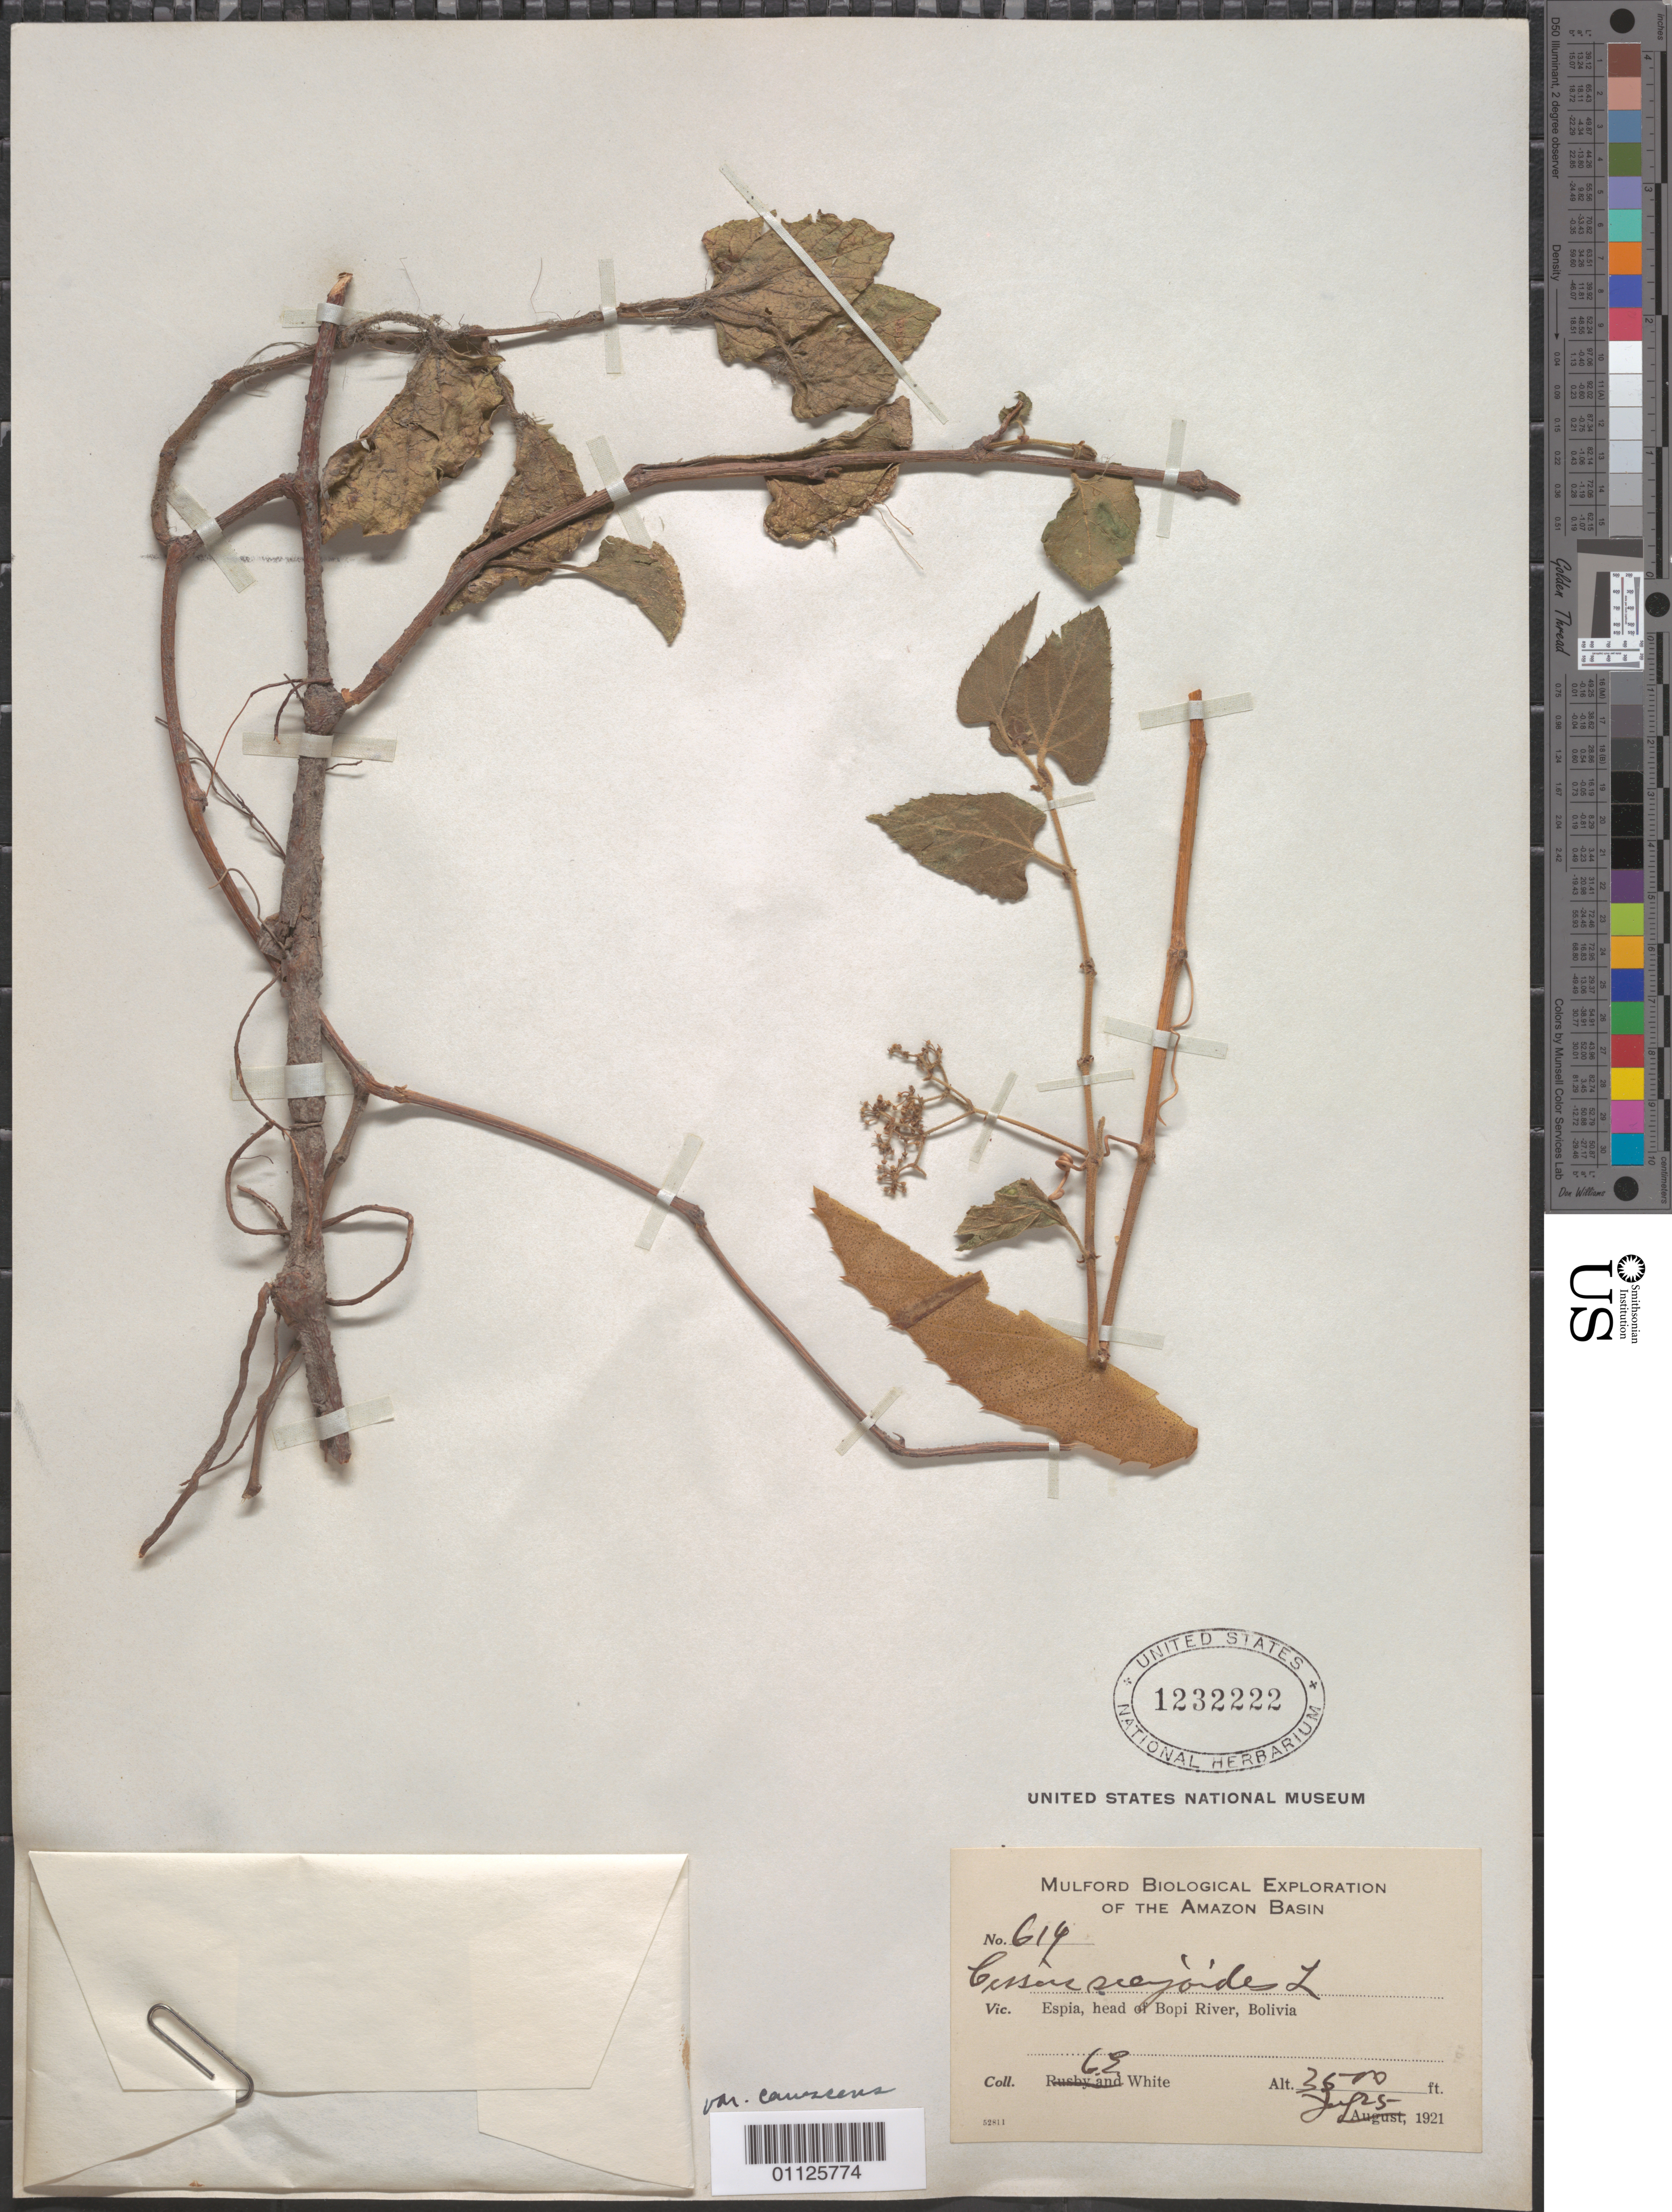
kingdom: Plantae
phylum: Tracheophyta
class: Magnoliopsida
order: Vitales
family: Vitaceae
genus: Cissus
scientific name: Cissus verticillata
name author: (L.) Nicolson & C.E. Jarvis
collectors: O. E. White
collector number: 614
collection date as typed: July 25, 1921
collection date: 1921-07-25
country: Bolivia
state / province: La Paz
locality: Espia, head of Bopi River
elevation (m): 1067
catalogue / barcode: US 1232222